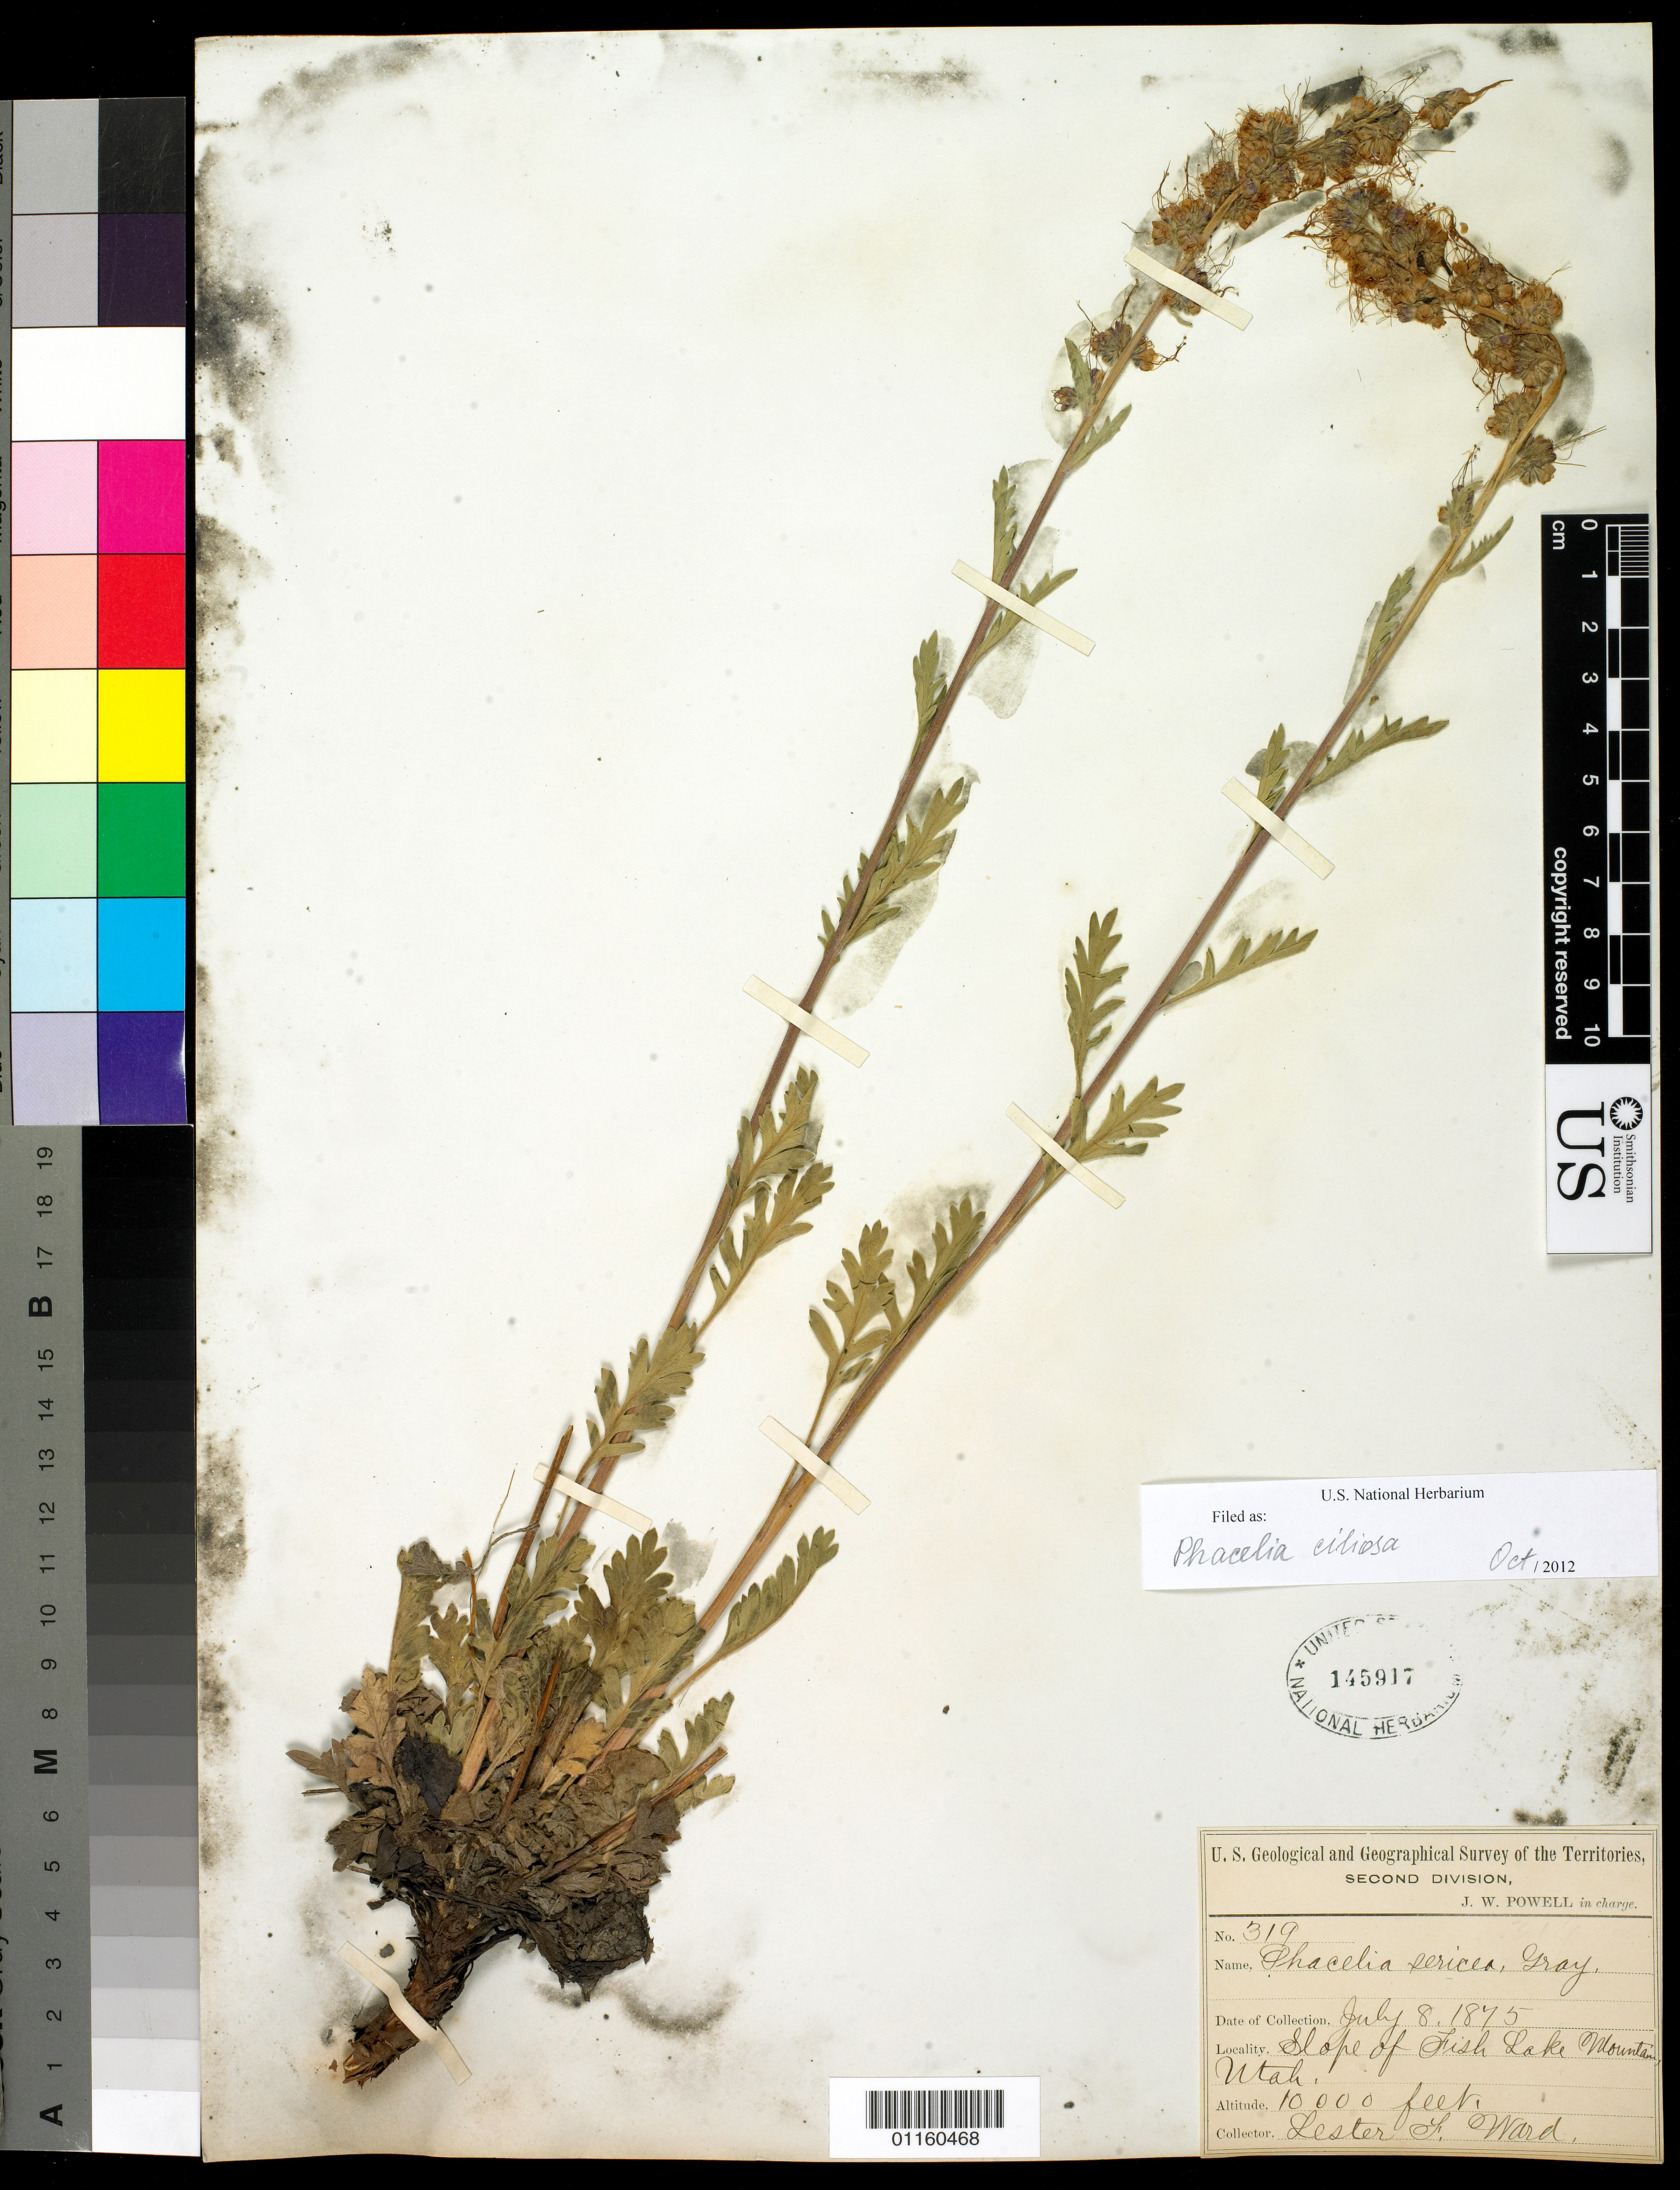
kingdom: Plantae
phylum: Tracheophyta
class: Magnoliopsida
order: Boraginales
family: Hydrophyllaceae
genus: Phacelia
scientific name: Phacelia ciliosa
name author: Rydb.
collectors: L. F. Ward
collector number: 319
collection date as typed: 8 Jul 1875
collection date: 1875-07-08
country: United States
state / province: Utah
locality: Slope of Fish Lake Mountains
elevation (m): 3048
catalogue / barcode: US 145917